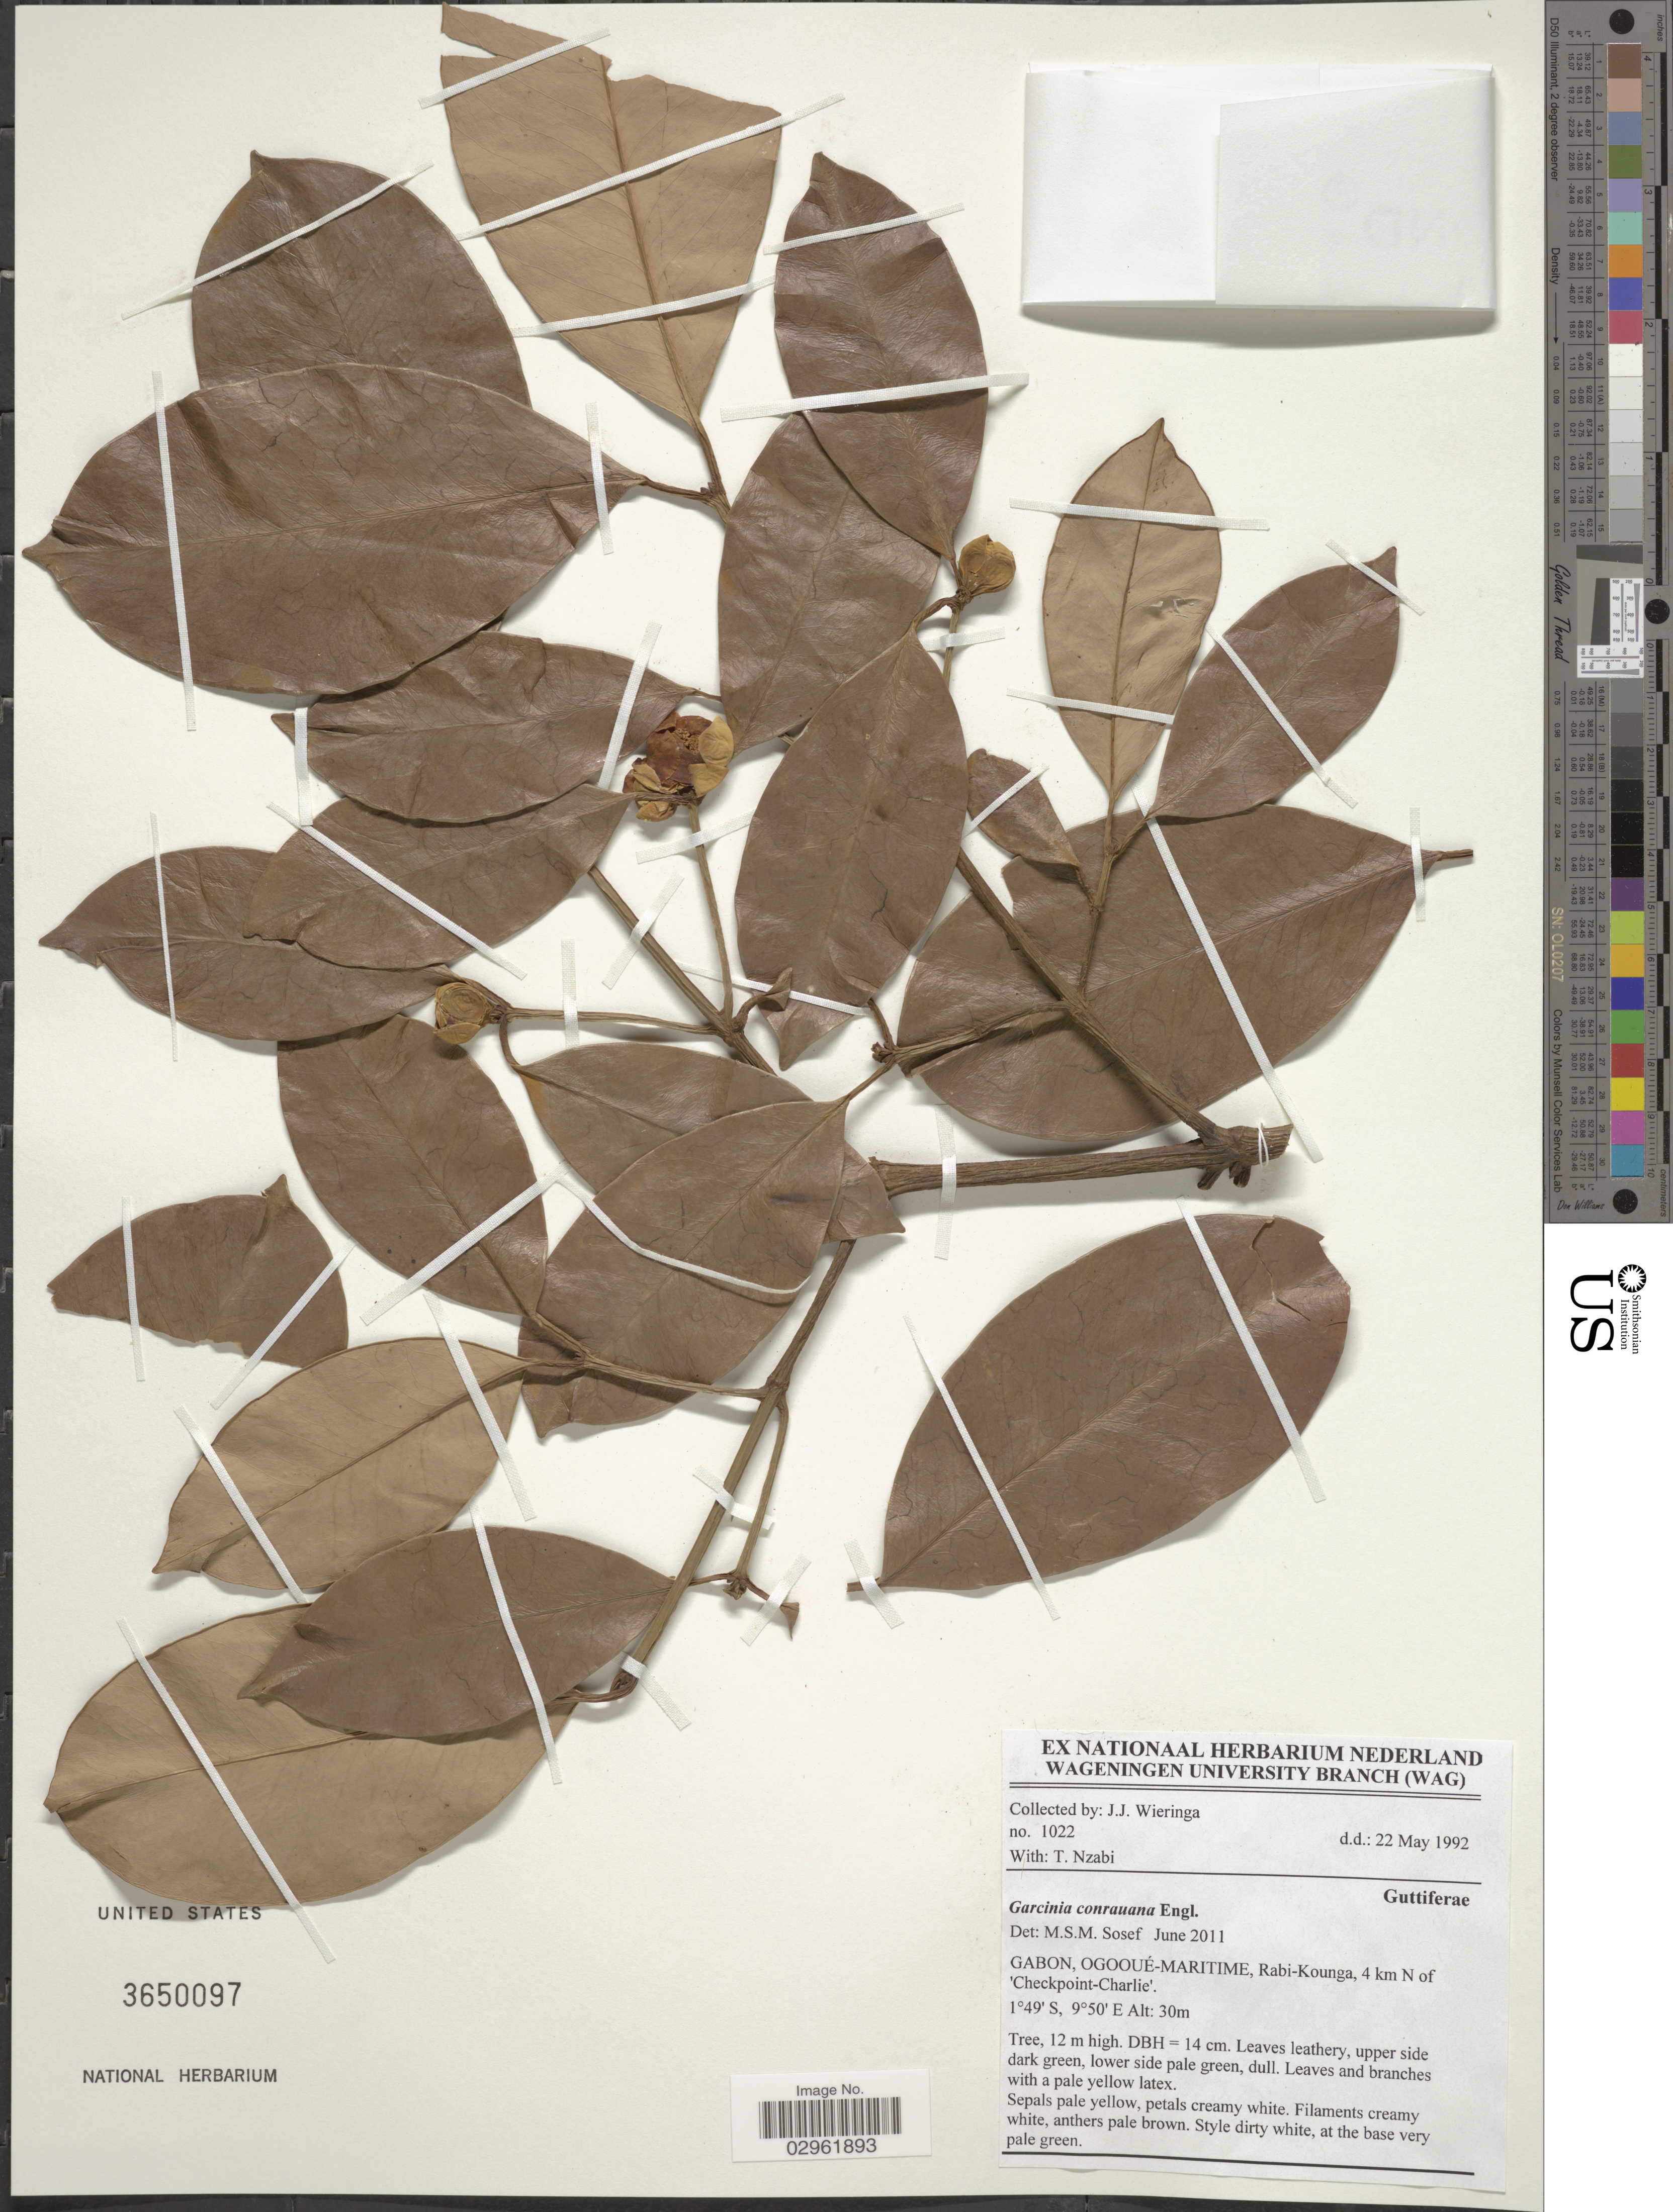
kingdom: Plantae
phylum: Tracheophyta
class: Magnoliopsida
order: Malpighiales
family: Clusiaceae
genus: Garcinia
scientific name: Garcinia conrauana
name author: Engl.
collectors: J. Wieringa & T. Nzabi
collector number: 1022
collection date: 1992-05-22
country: Gabon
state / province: Ogooue-Maritime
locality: Rabi-Kounga, 4 km N of 'Checkpoint-Charlie'.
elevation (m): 30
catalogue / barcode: US 3650097